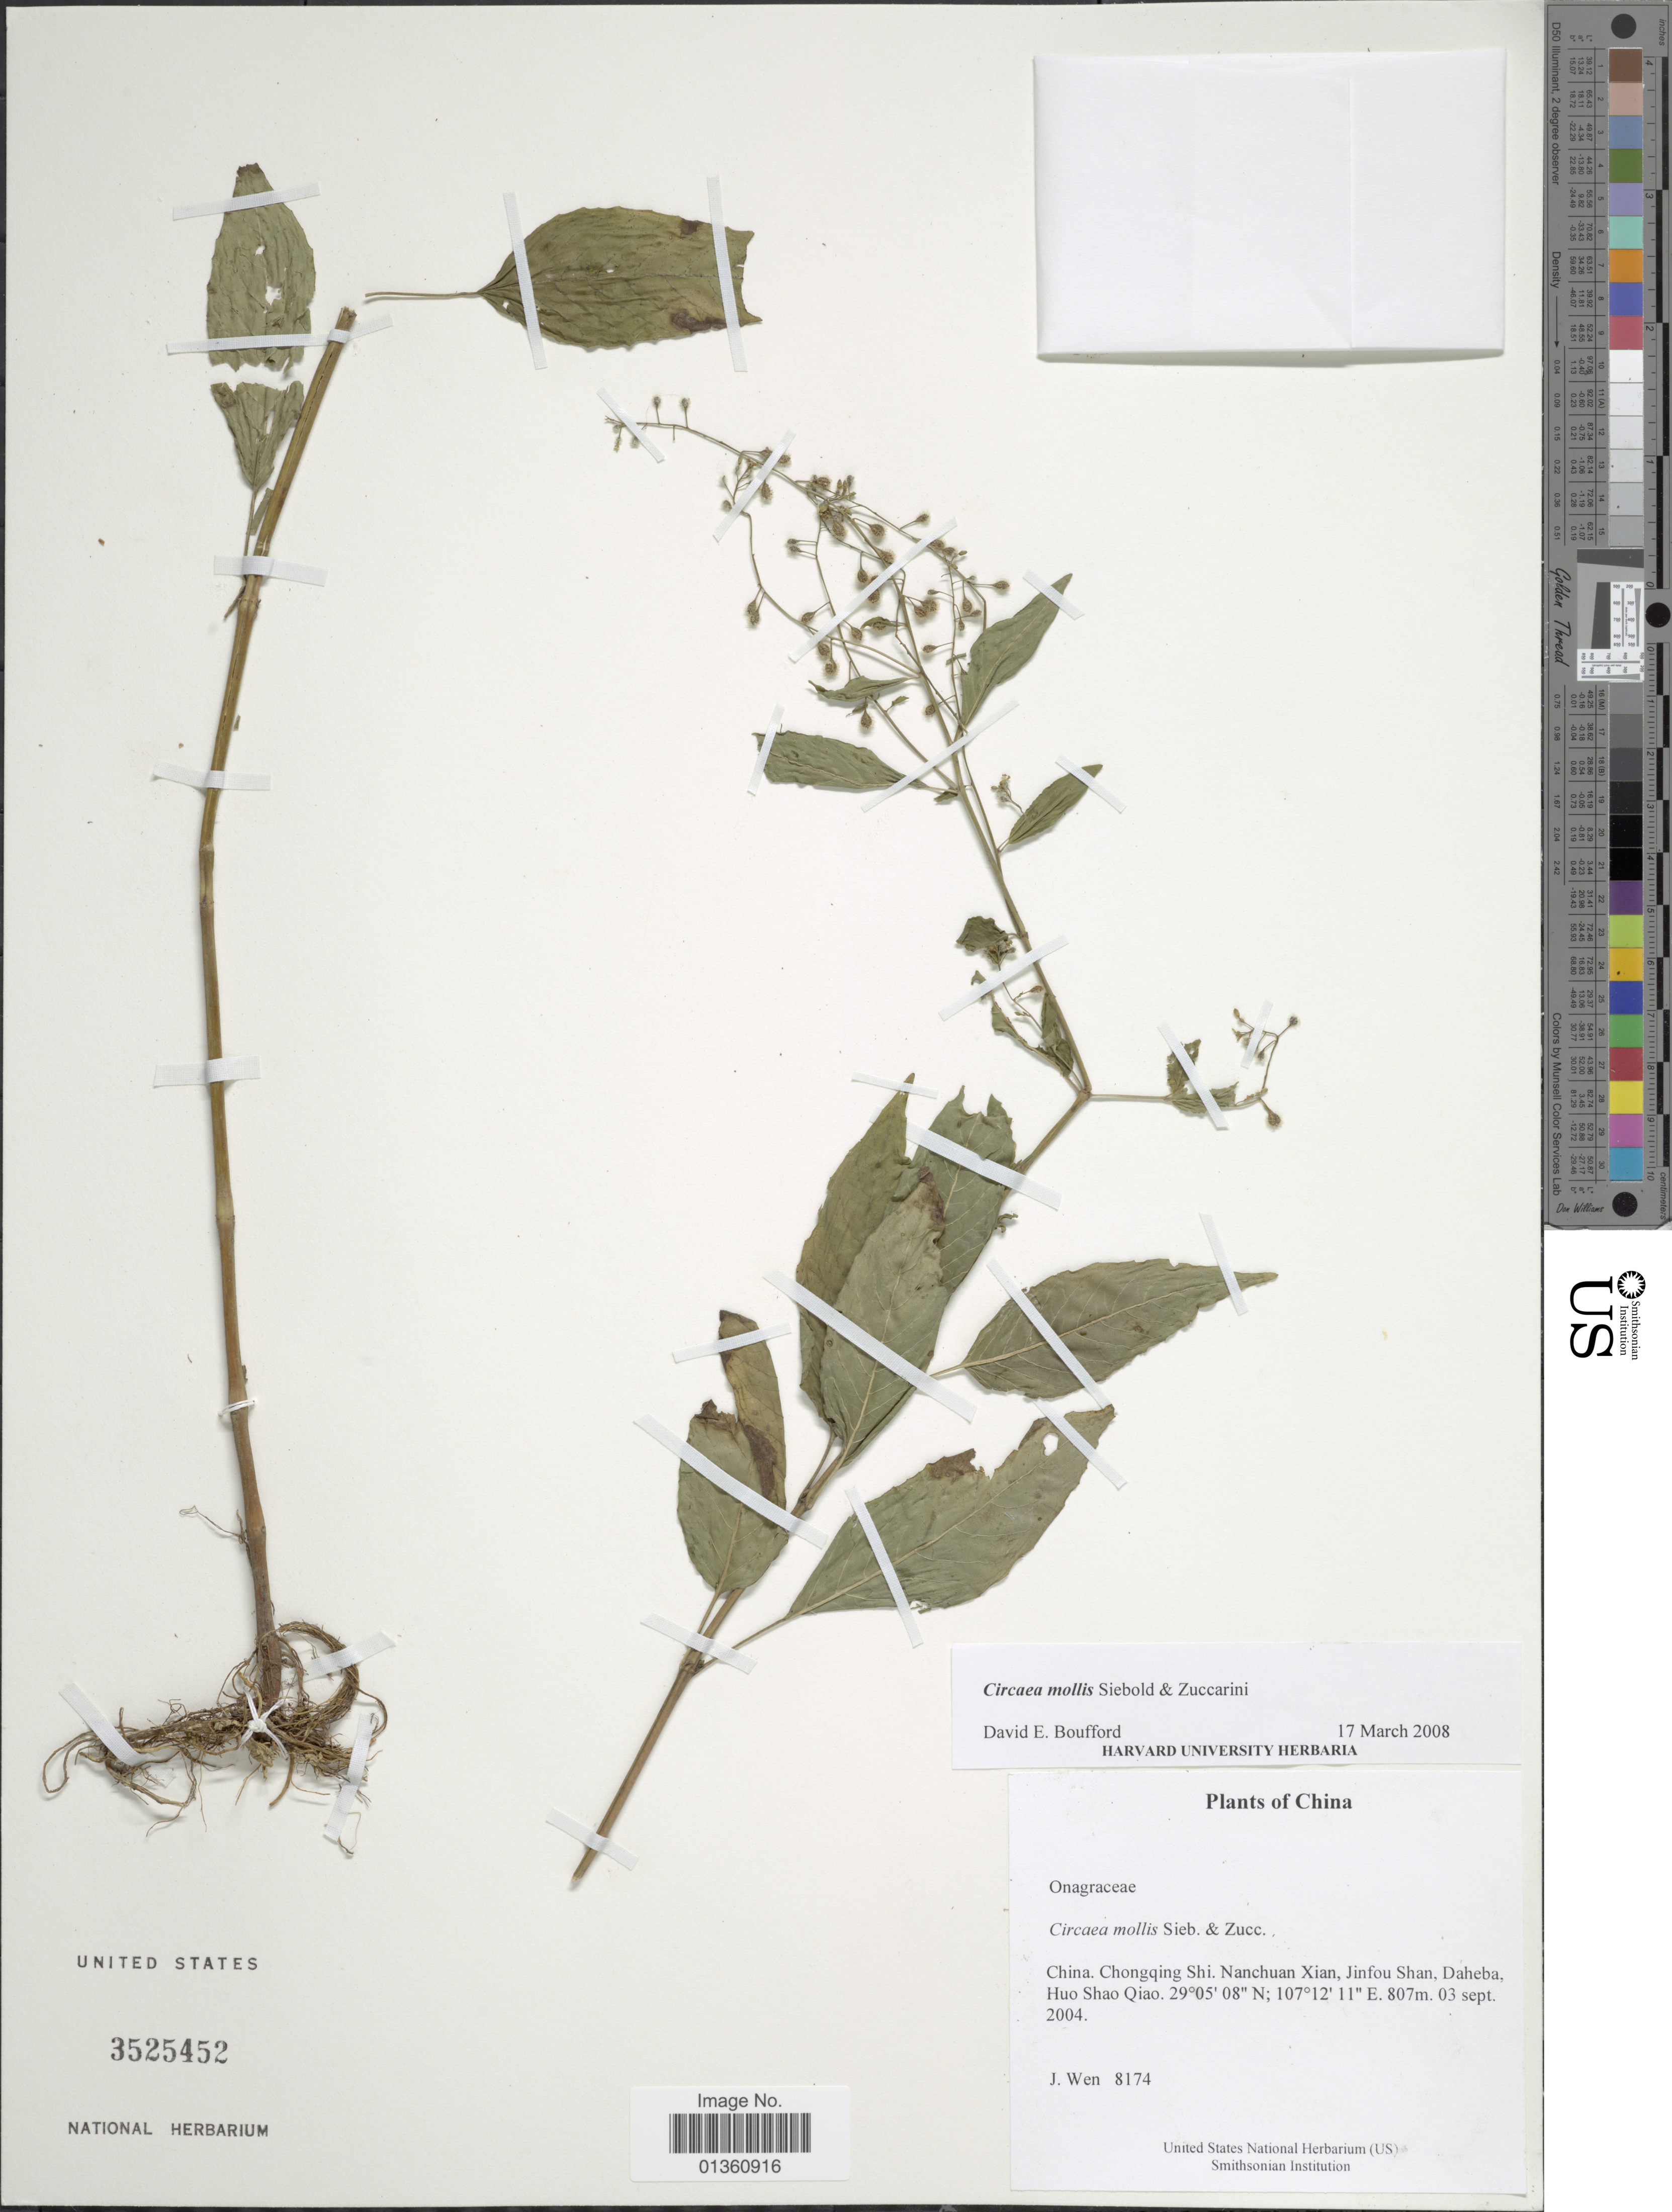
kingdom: Plantae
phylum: Tracheophyta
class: Magnoliopsida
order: Myrtales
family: Onagraceae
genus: Circaea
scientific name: Circaea mollis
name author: Siebold & Zucc.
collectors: J. Wen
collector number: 8174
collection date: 2004-09-03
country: China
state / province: Chongqing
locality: Nanchuan Xian, Jinfou Shan, Daheba, Huo Shao Qiao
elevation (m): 807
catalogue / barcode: US 3525452